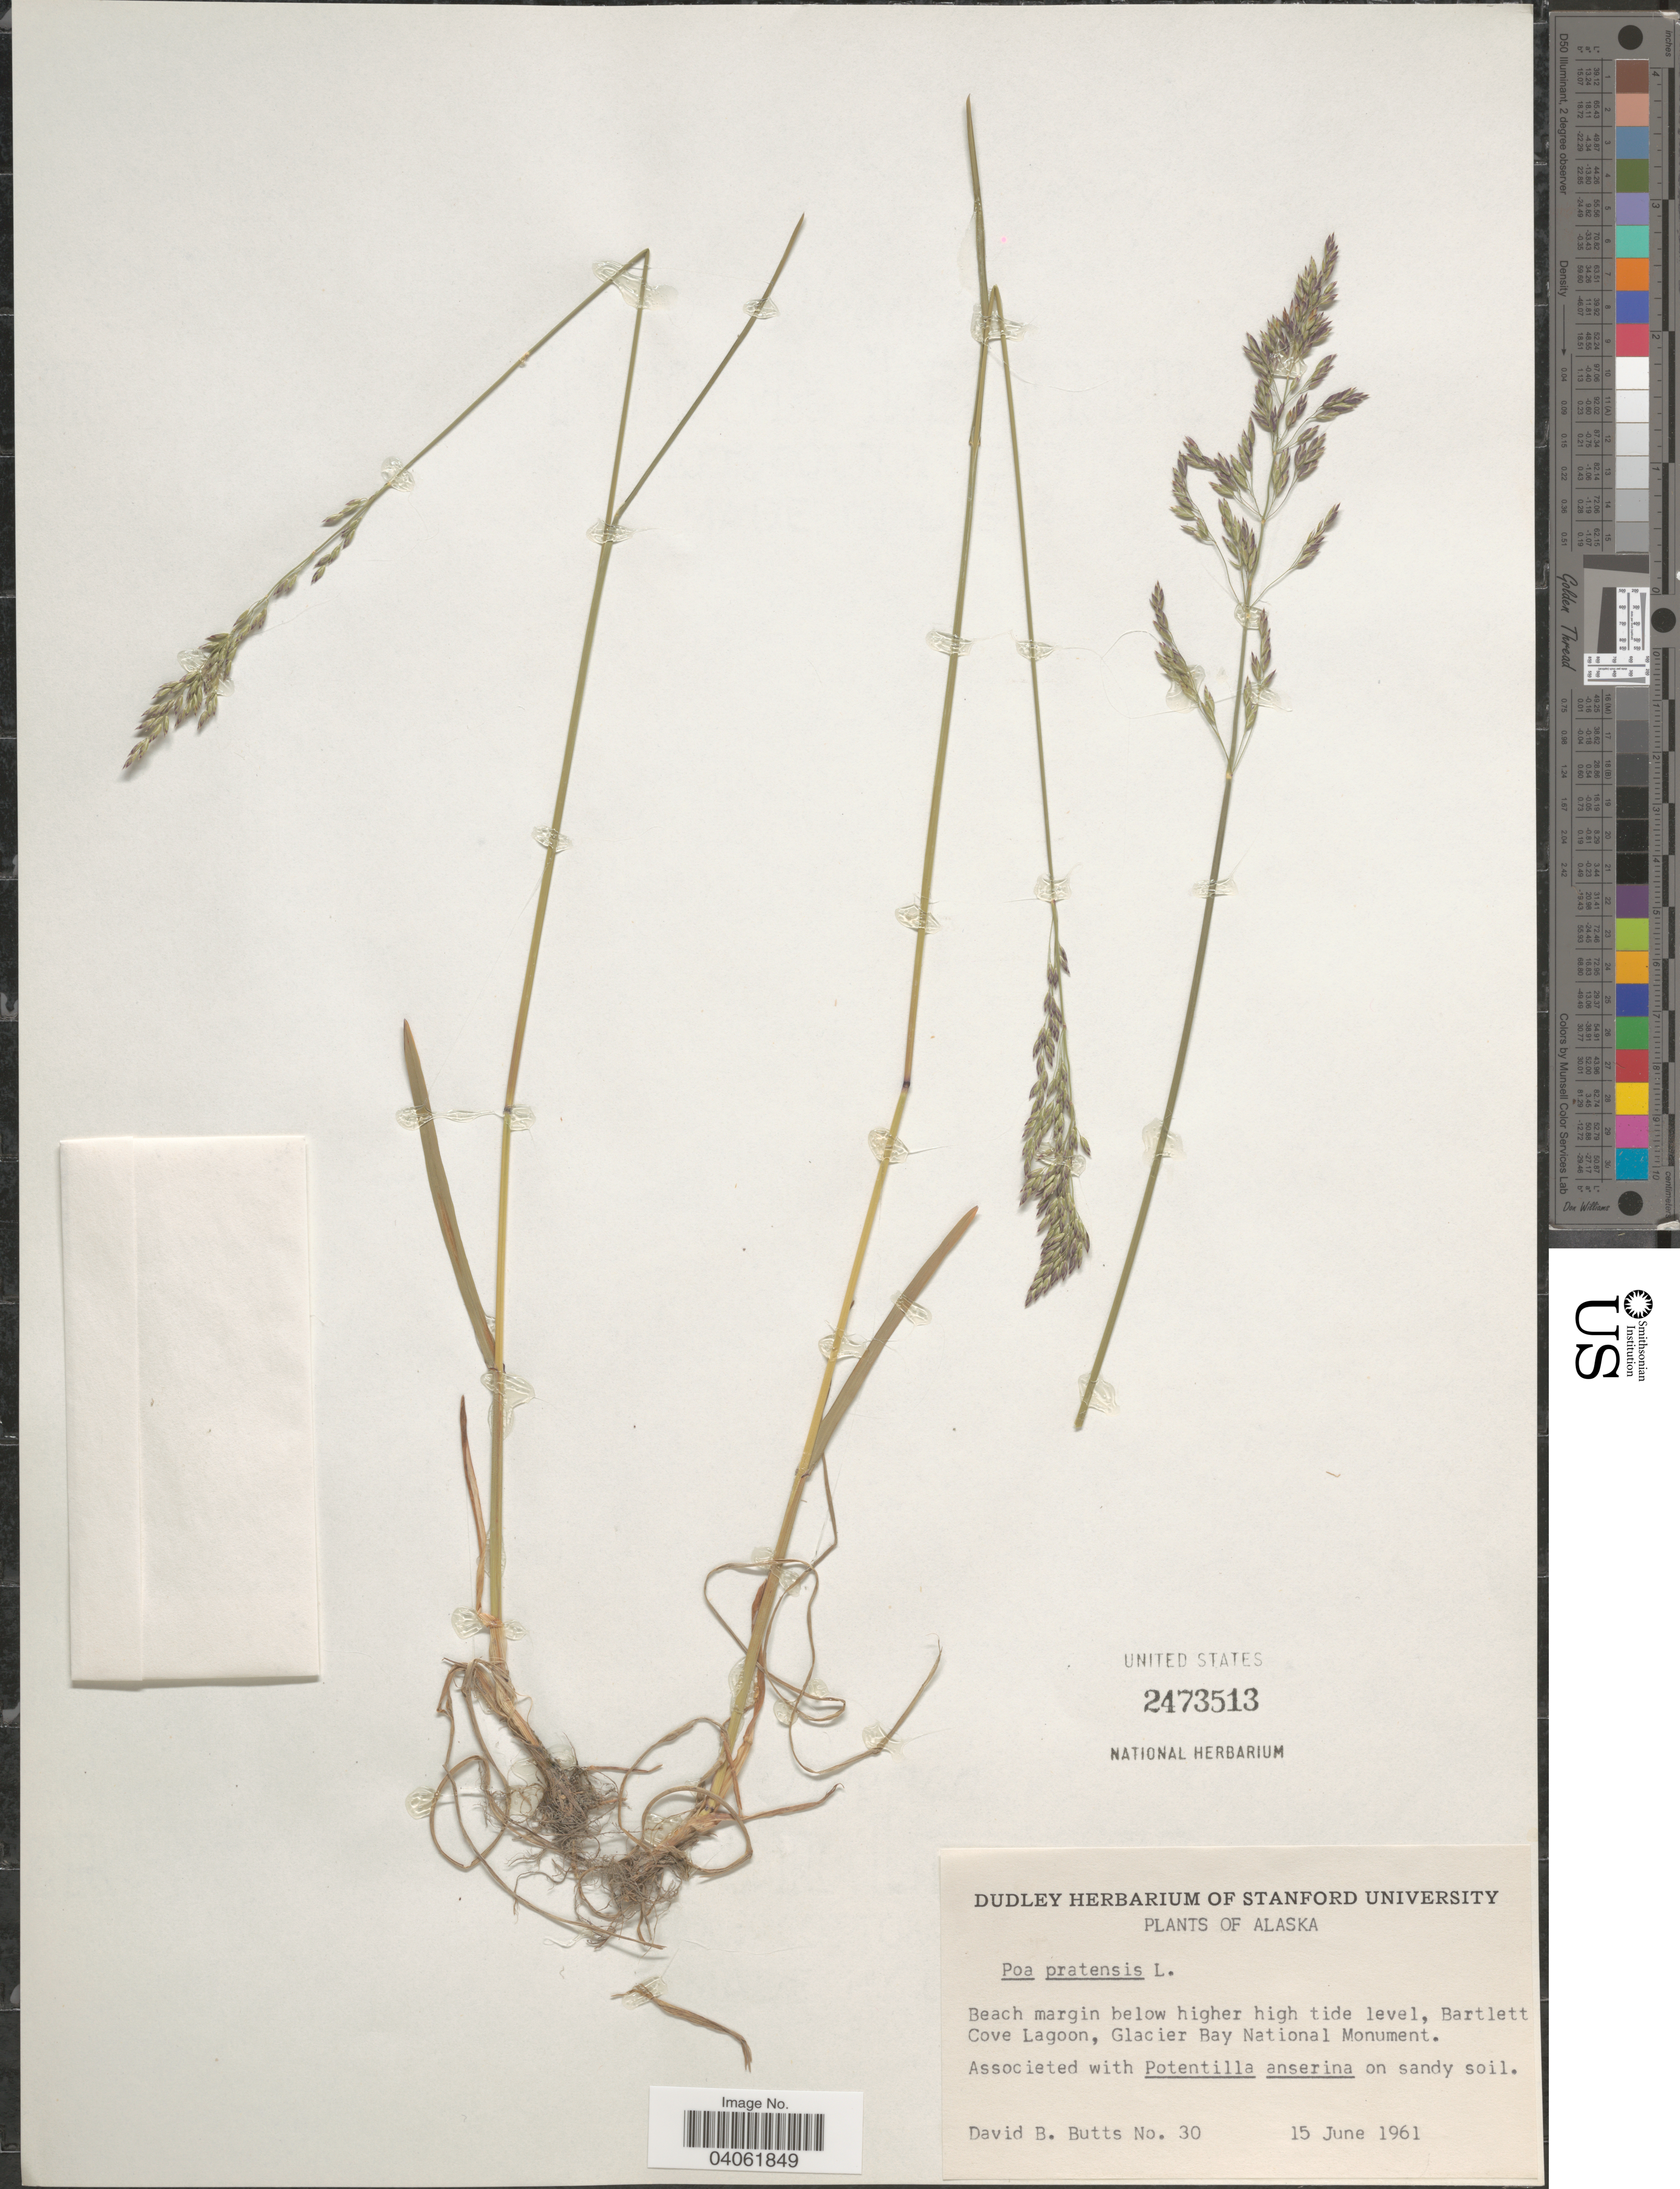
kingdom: Plantae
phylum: Tracheophyta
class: Liliopsida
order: Poales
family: Poaceae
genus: Poa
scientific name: Poa pratensis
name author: L.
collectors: D. Butts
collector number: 30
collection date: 1961-06-15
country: United States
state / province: Alaska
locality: Bartlett Cove Lagoon, Glacier Bay National Monument.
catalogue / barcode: US 2473513